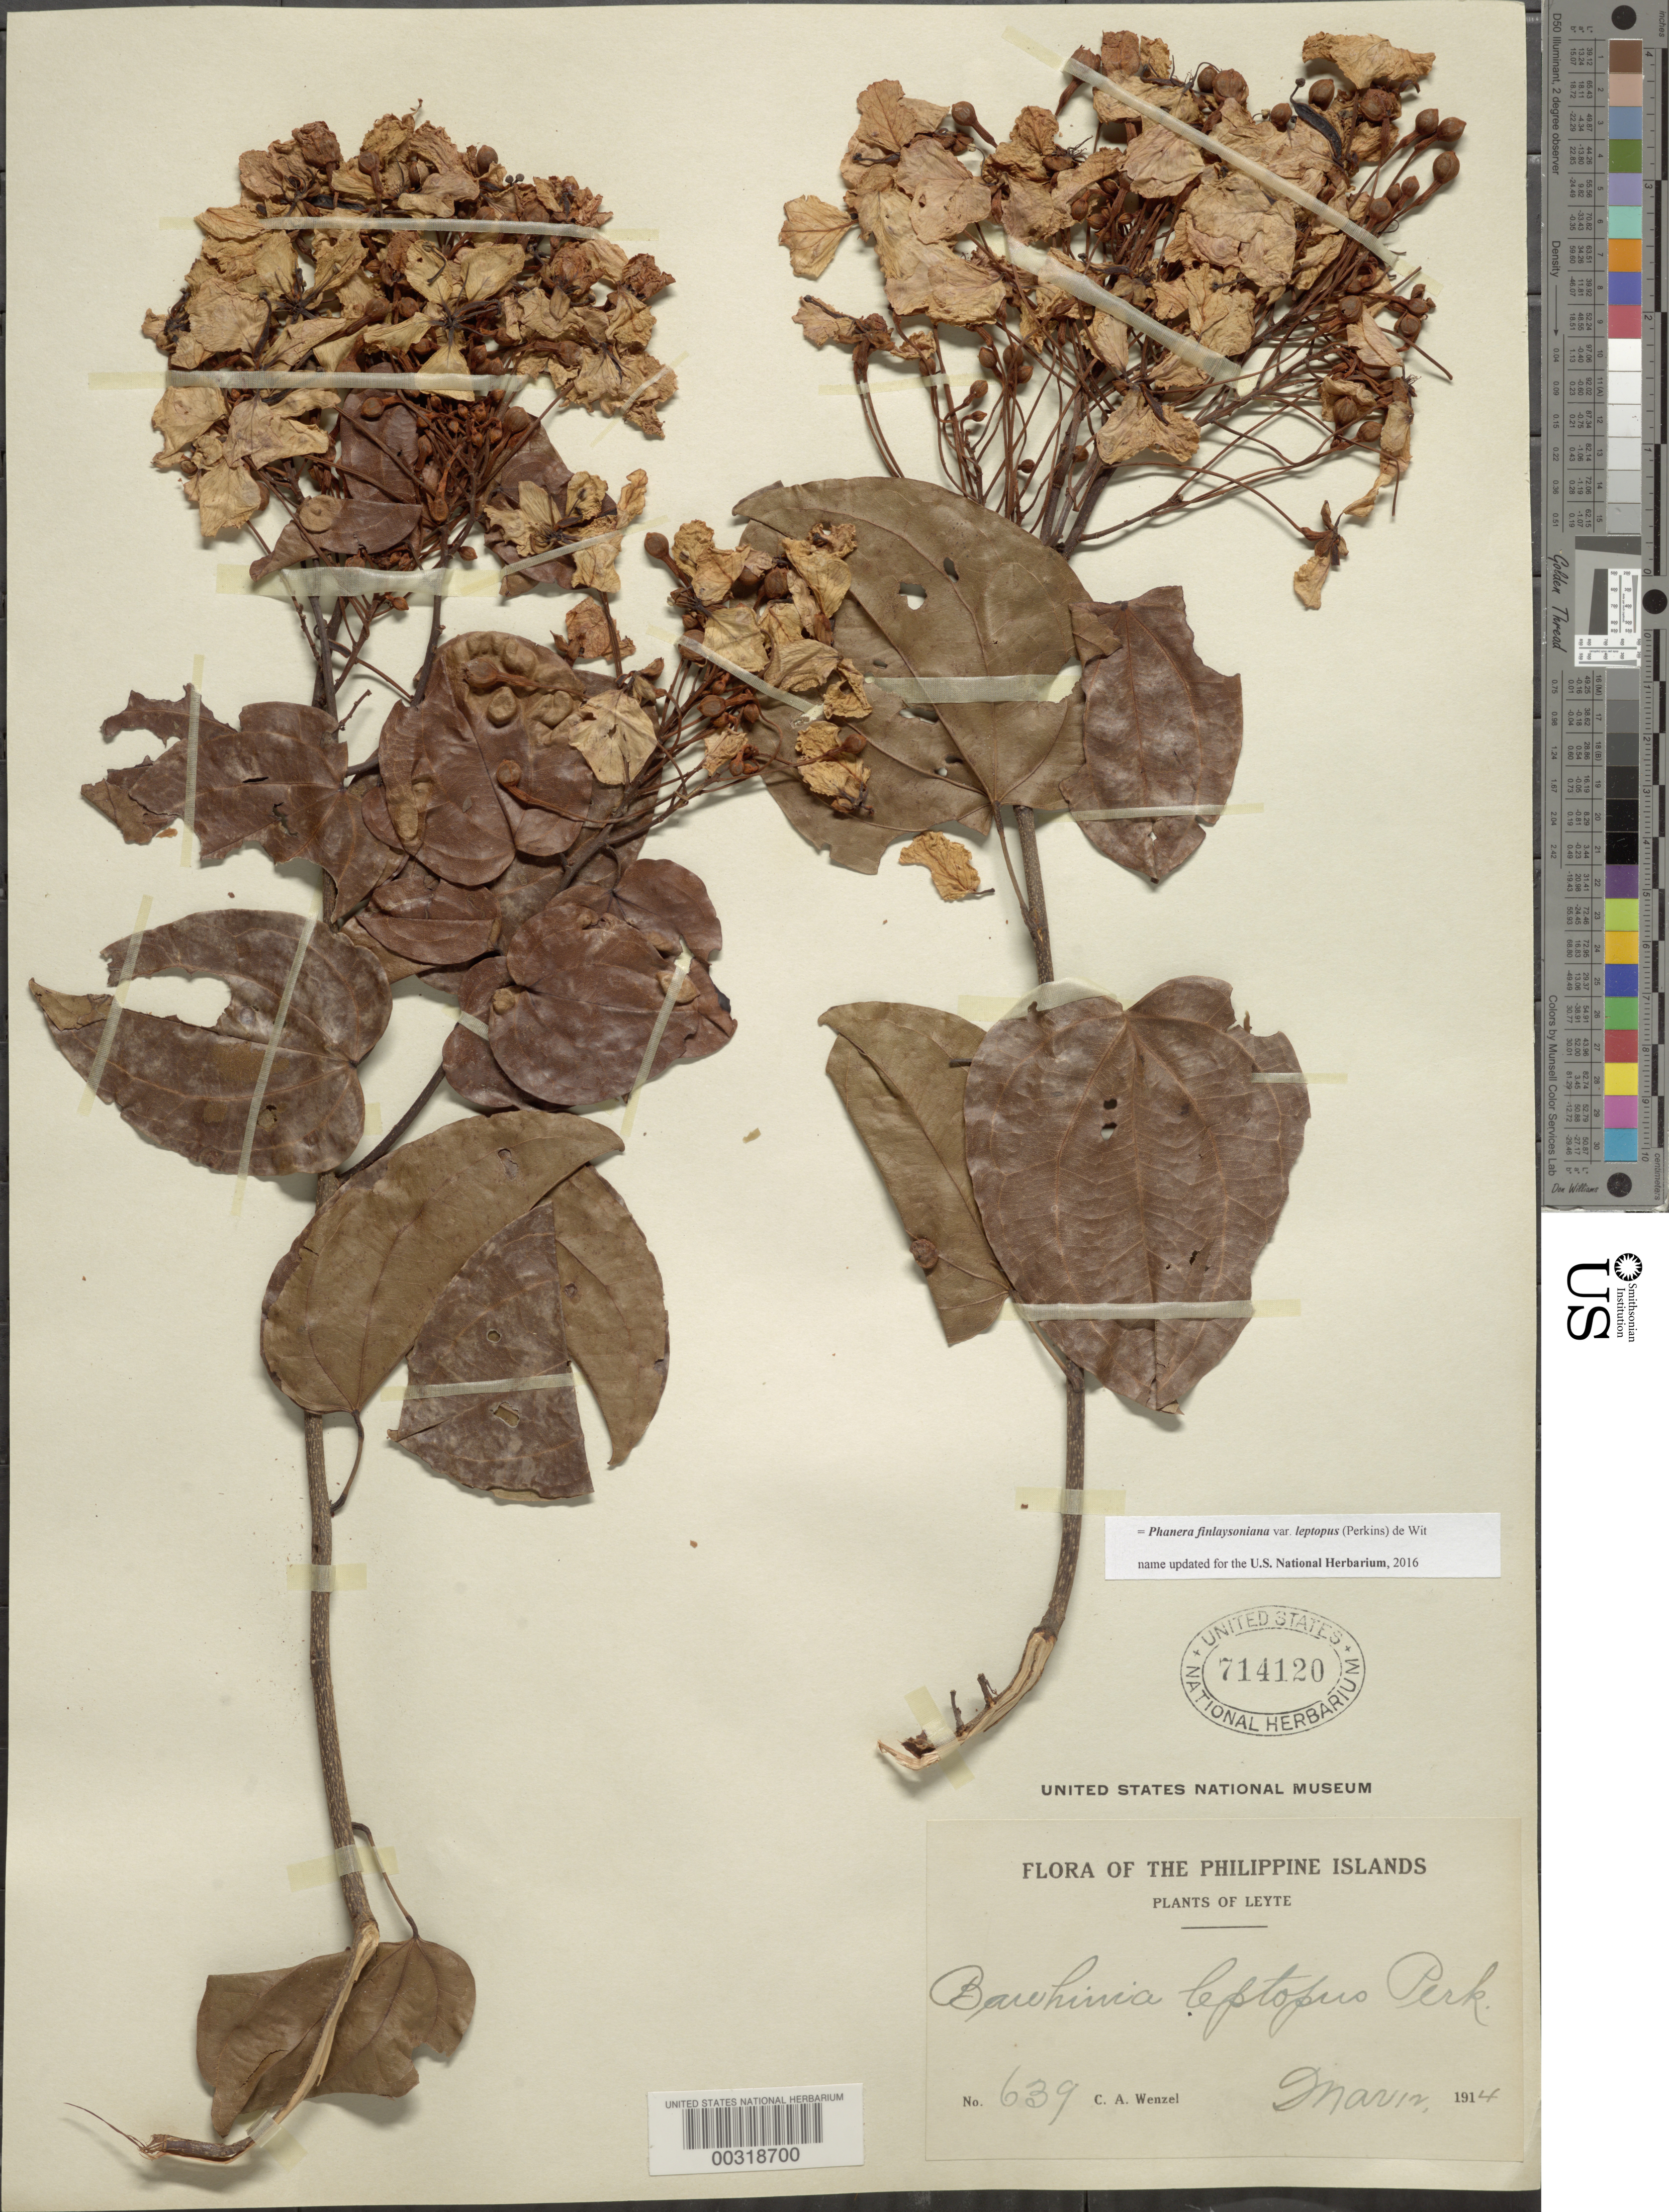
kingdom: Plantae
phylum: Tracheophyta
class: Magnoliopsida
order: Fabales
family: Fabaceae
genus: Phanera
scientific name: Phanera finlaysoniana var. leptopus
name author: (Perkins) de Wit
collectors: C. Wenzel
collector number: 639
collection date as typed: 12 Mar 1914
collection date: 1914-03-12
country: Philippines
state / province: Eastern Visayas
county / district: Leyte / Southern Leyte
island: Leyte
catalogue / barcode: US 714120